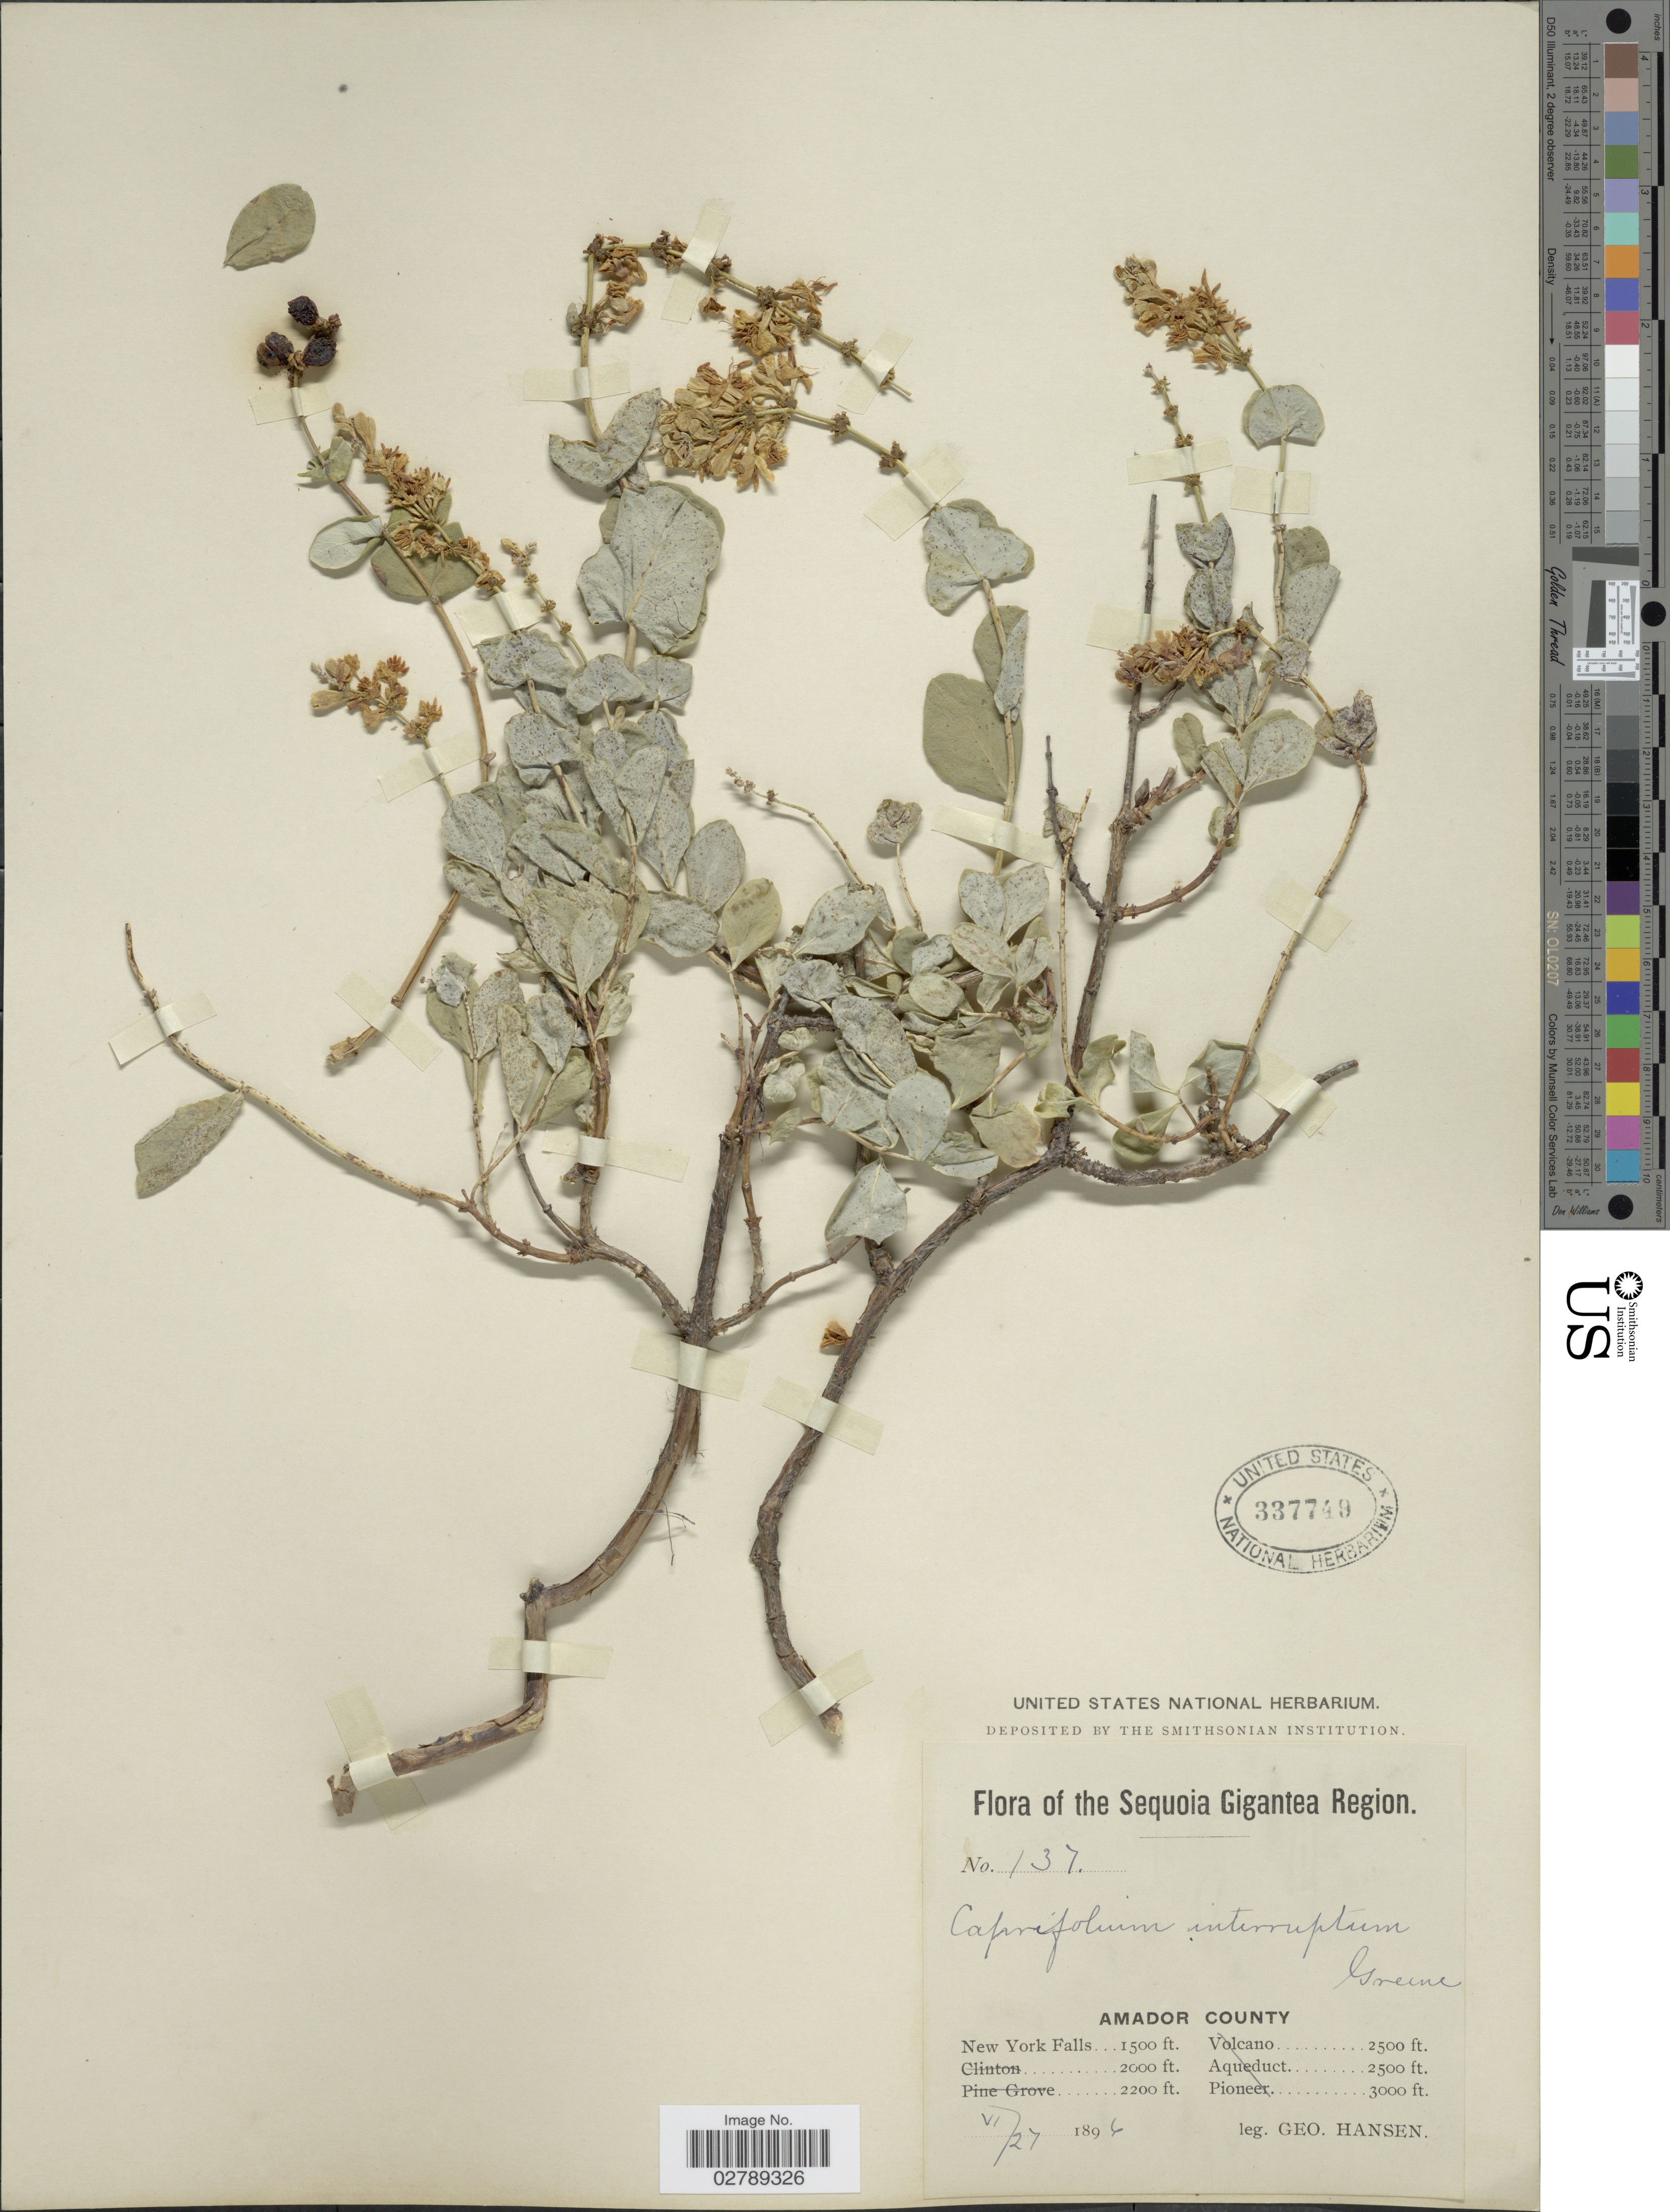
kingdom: Plantae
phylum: Tracheophyta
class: Magnoliopsida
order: Dipsacales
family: Caprifoliaceae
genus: Lonicera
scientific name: Lonicera interrupta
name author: Benth.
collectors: G. Hansen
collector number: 137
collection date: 1896-06-27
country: United States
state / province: California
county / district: Amador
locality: Sequoia Gigantea Region. Amador County. New York Falls.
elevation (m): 457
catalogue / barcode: US 337749